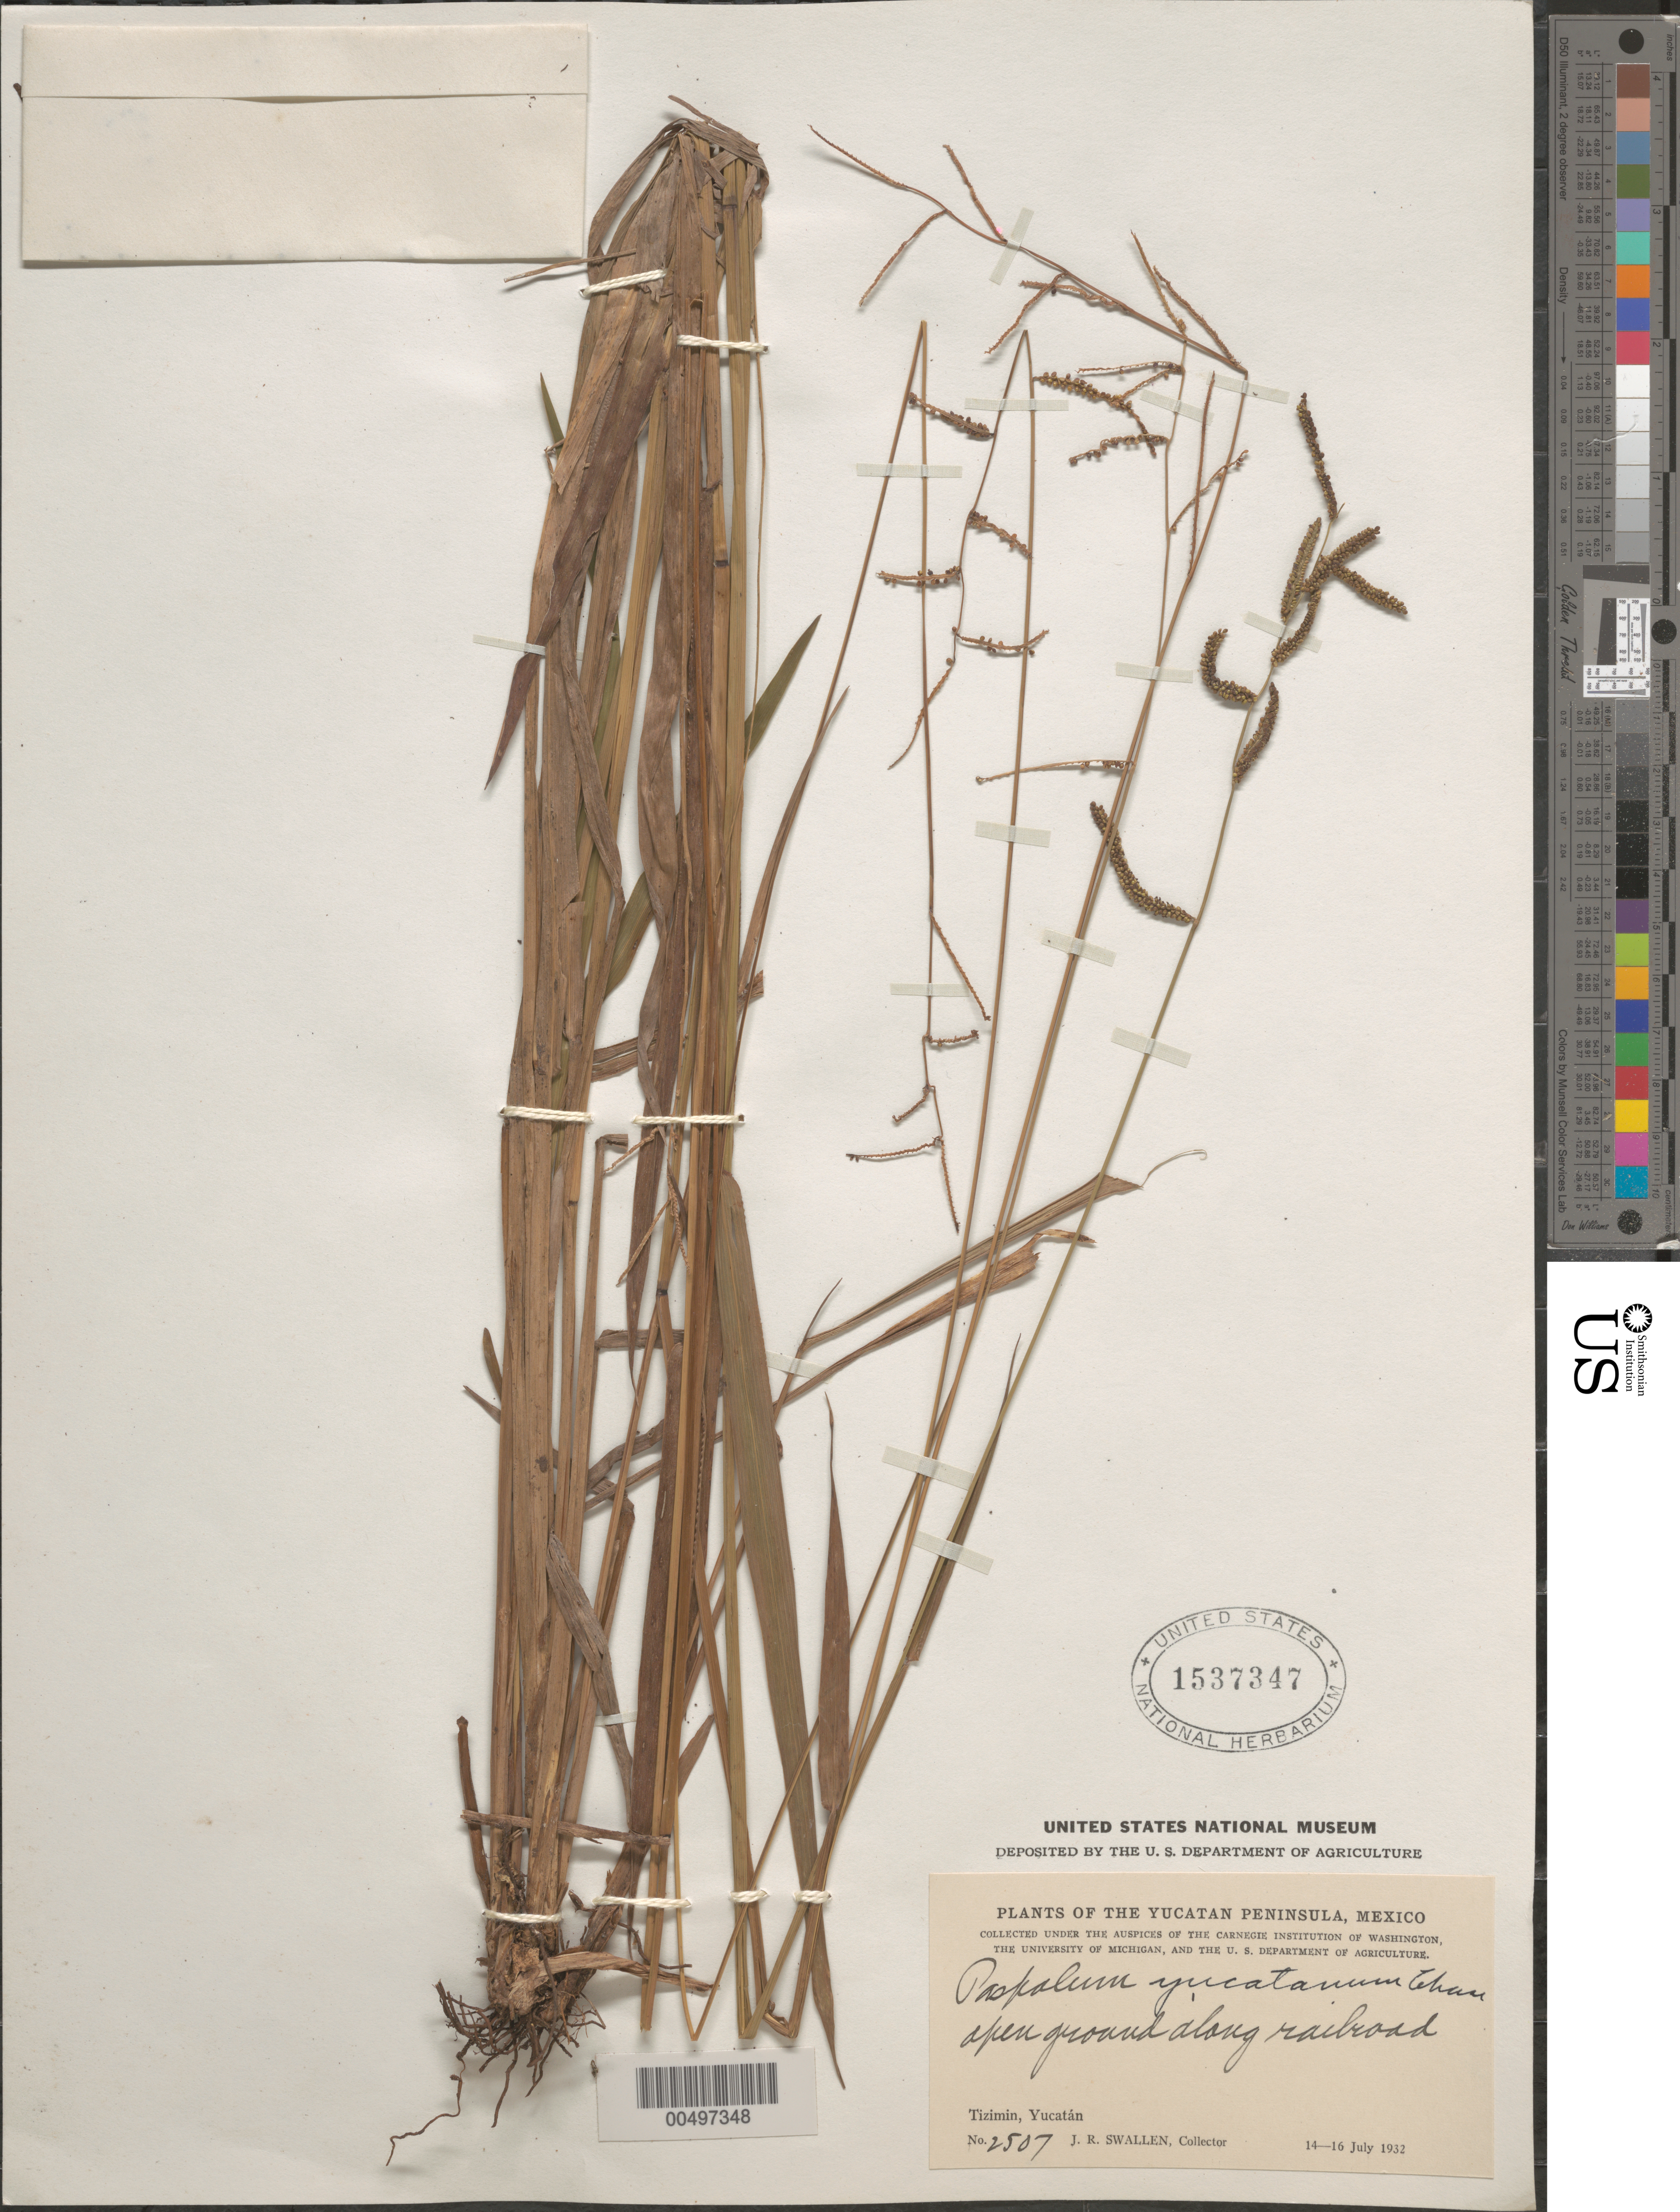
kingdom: Plantae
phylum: Tracheophyta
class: Liliopsida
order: Poales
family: Poaceae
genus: Paspalum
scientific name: Paspalum blodgettii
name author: Chapm.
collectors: J. R. Swallen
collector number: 2507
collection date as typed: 14 Jul 1932 to 16 Jul 1932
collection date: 1932-07-14/1932-07-16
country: Mexico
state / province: Yucatan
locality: Yucatan Peninsula, Tizimin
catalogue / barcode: US 1537347